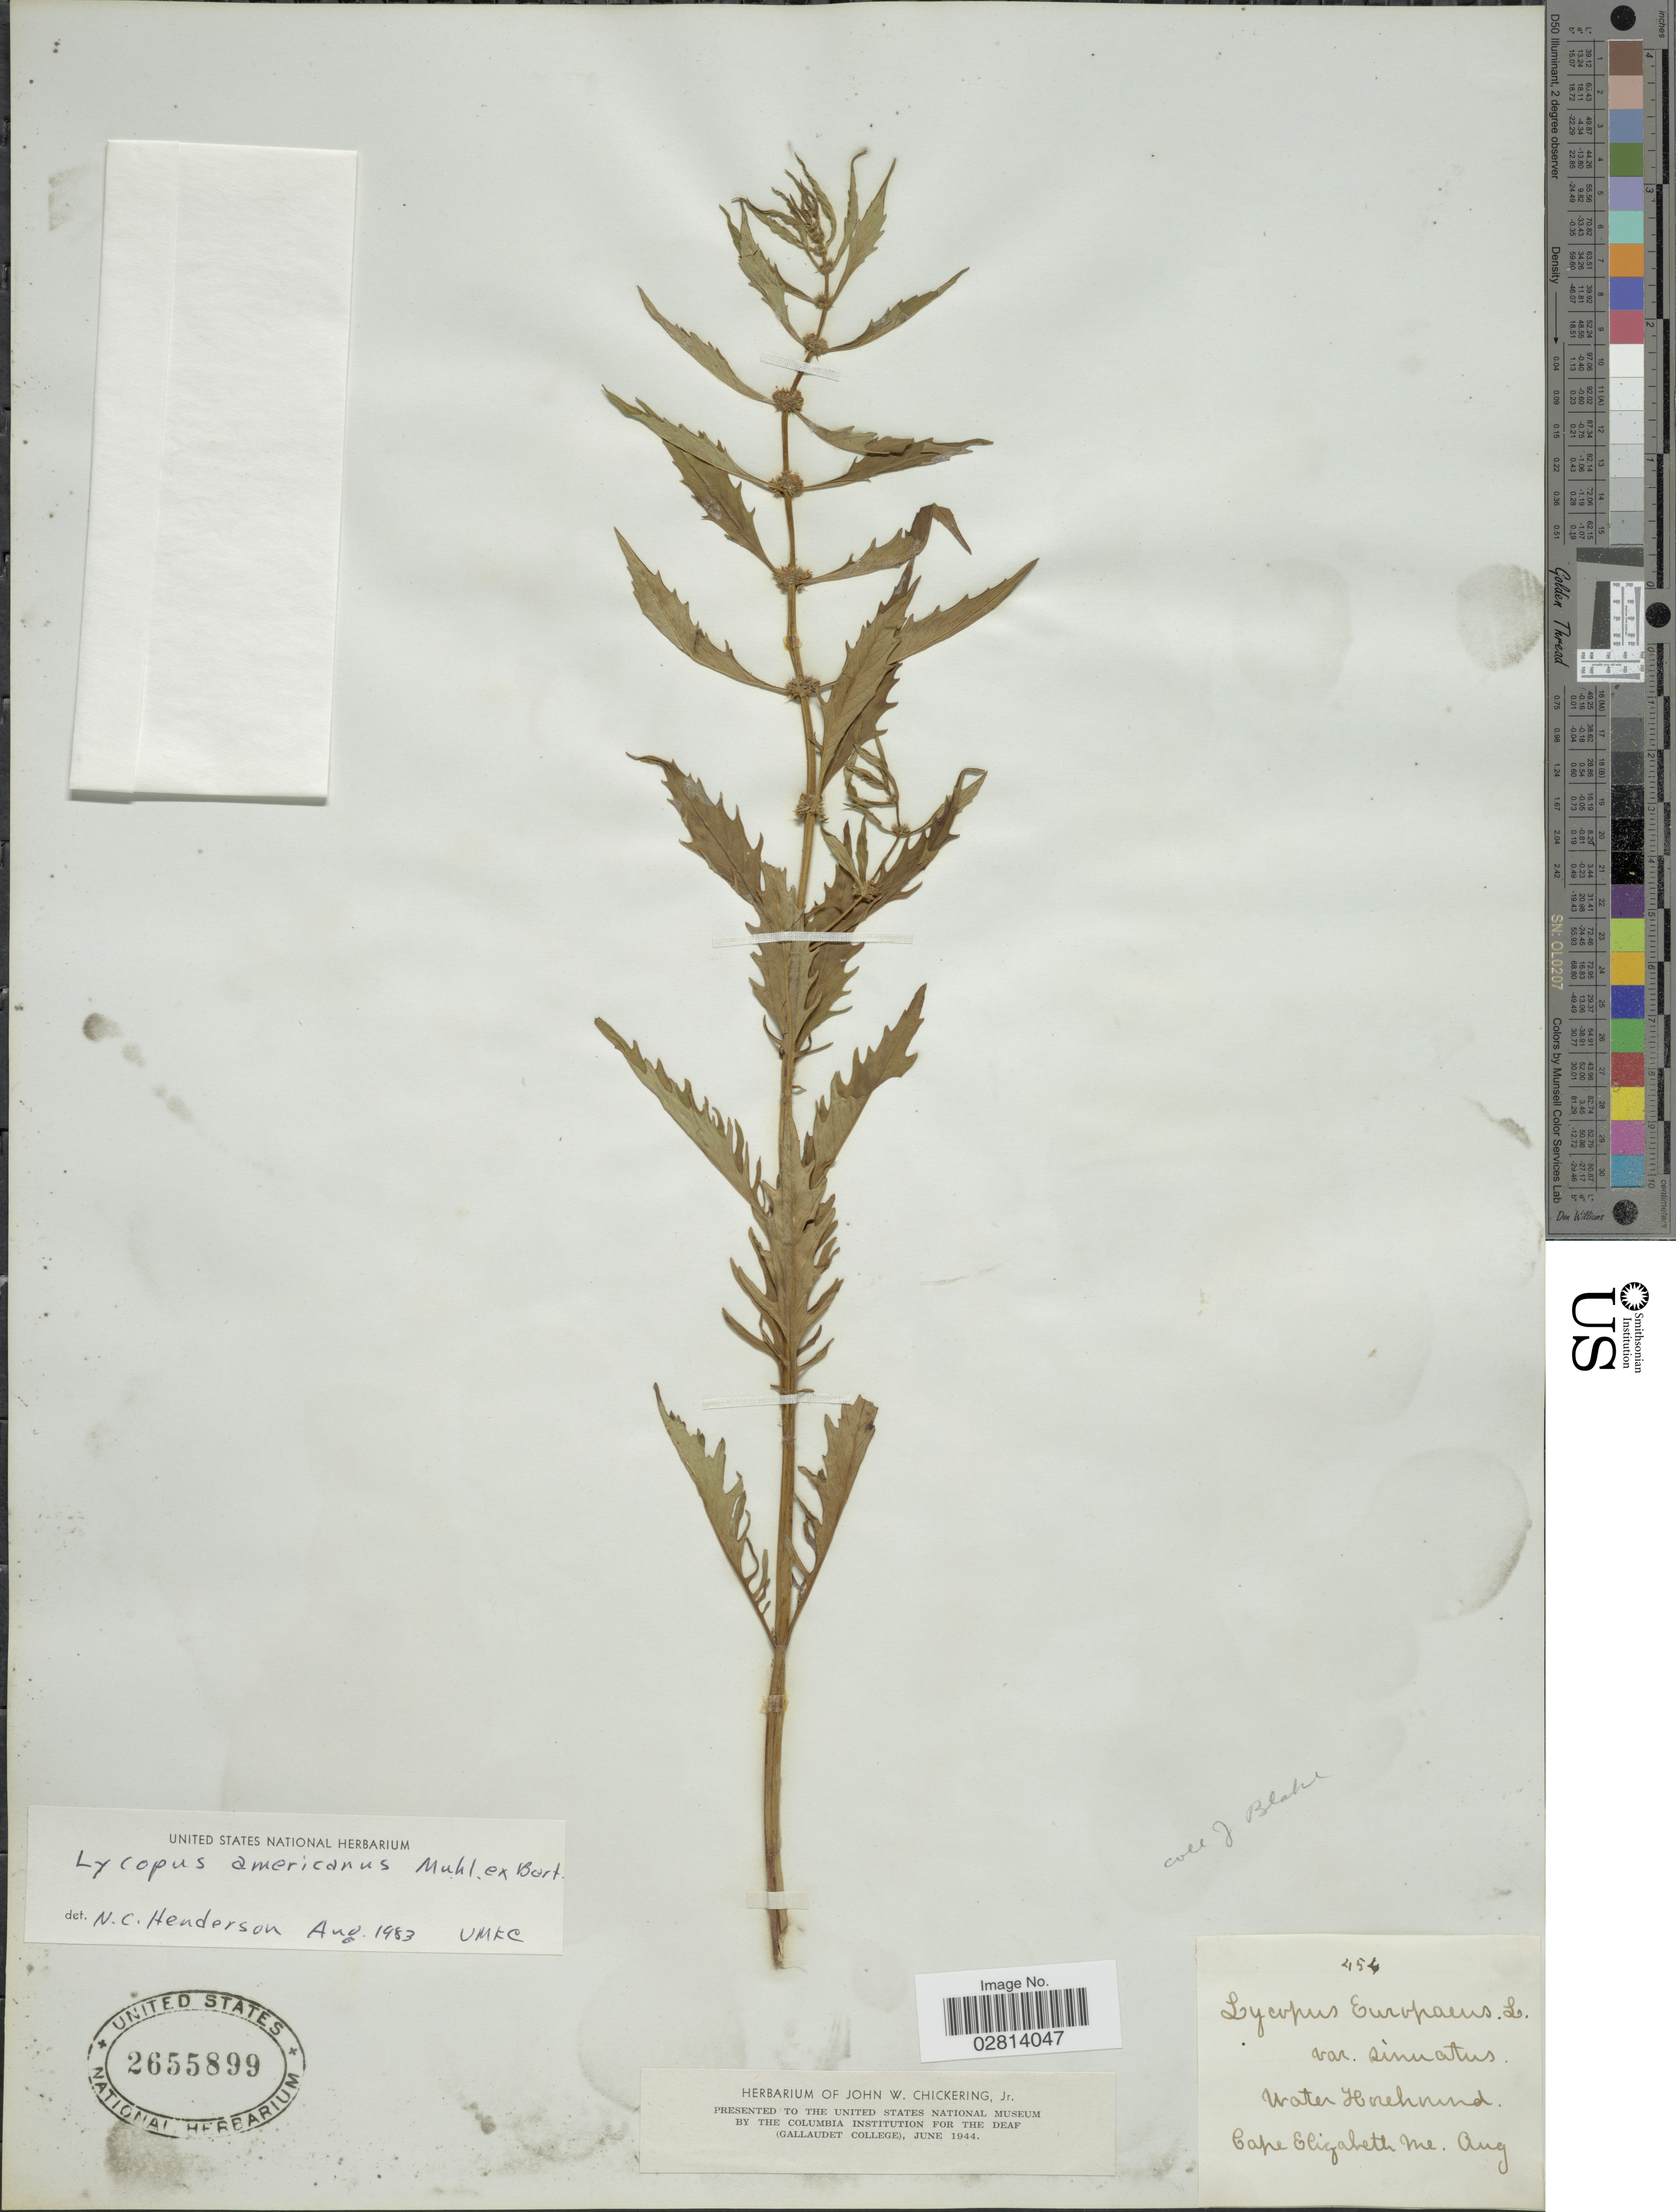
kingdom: Plantae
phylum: Tracheophyta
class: Magnoliopsida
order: Lamiales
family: Lamiaceae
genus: Lycopus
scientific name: Lycopus americanus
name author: Muhl. ex W.P.C. Barton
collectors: J. Blake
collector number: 454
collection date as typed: Aug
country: United States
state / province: Maine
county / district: Cumberland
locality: Cape Elizabeth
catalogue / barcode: US 2655899